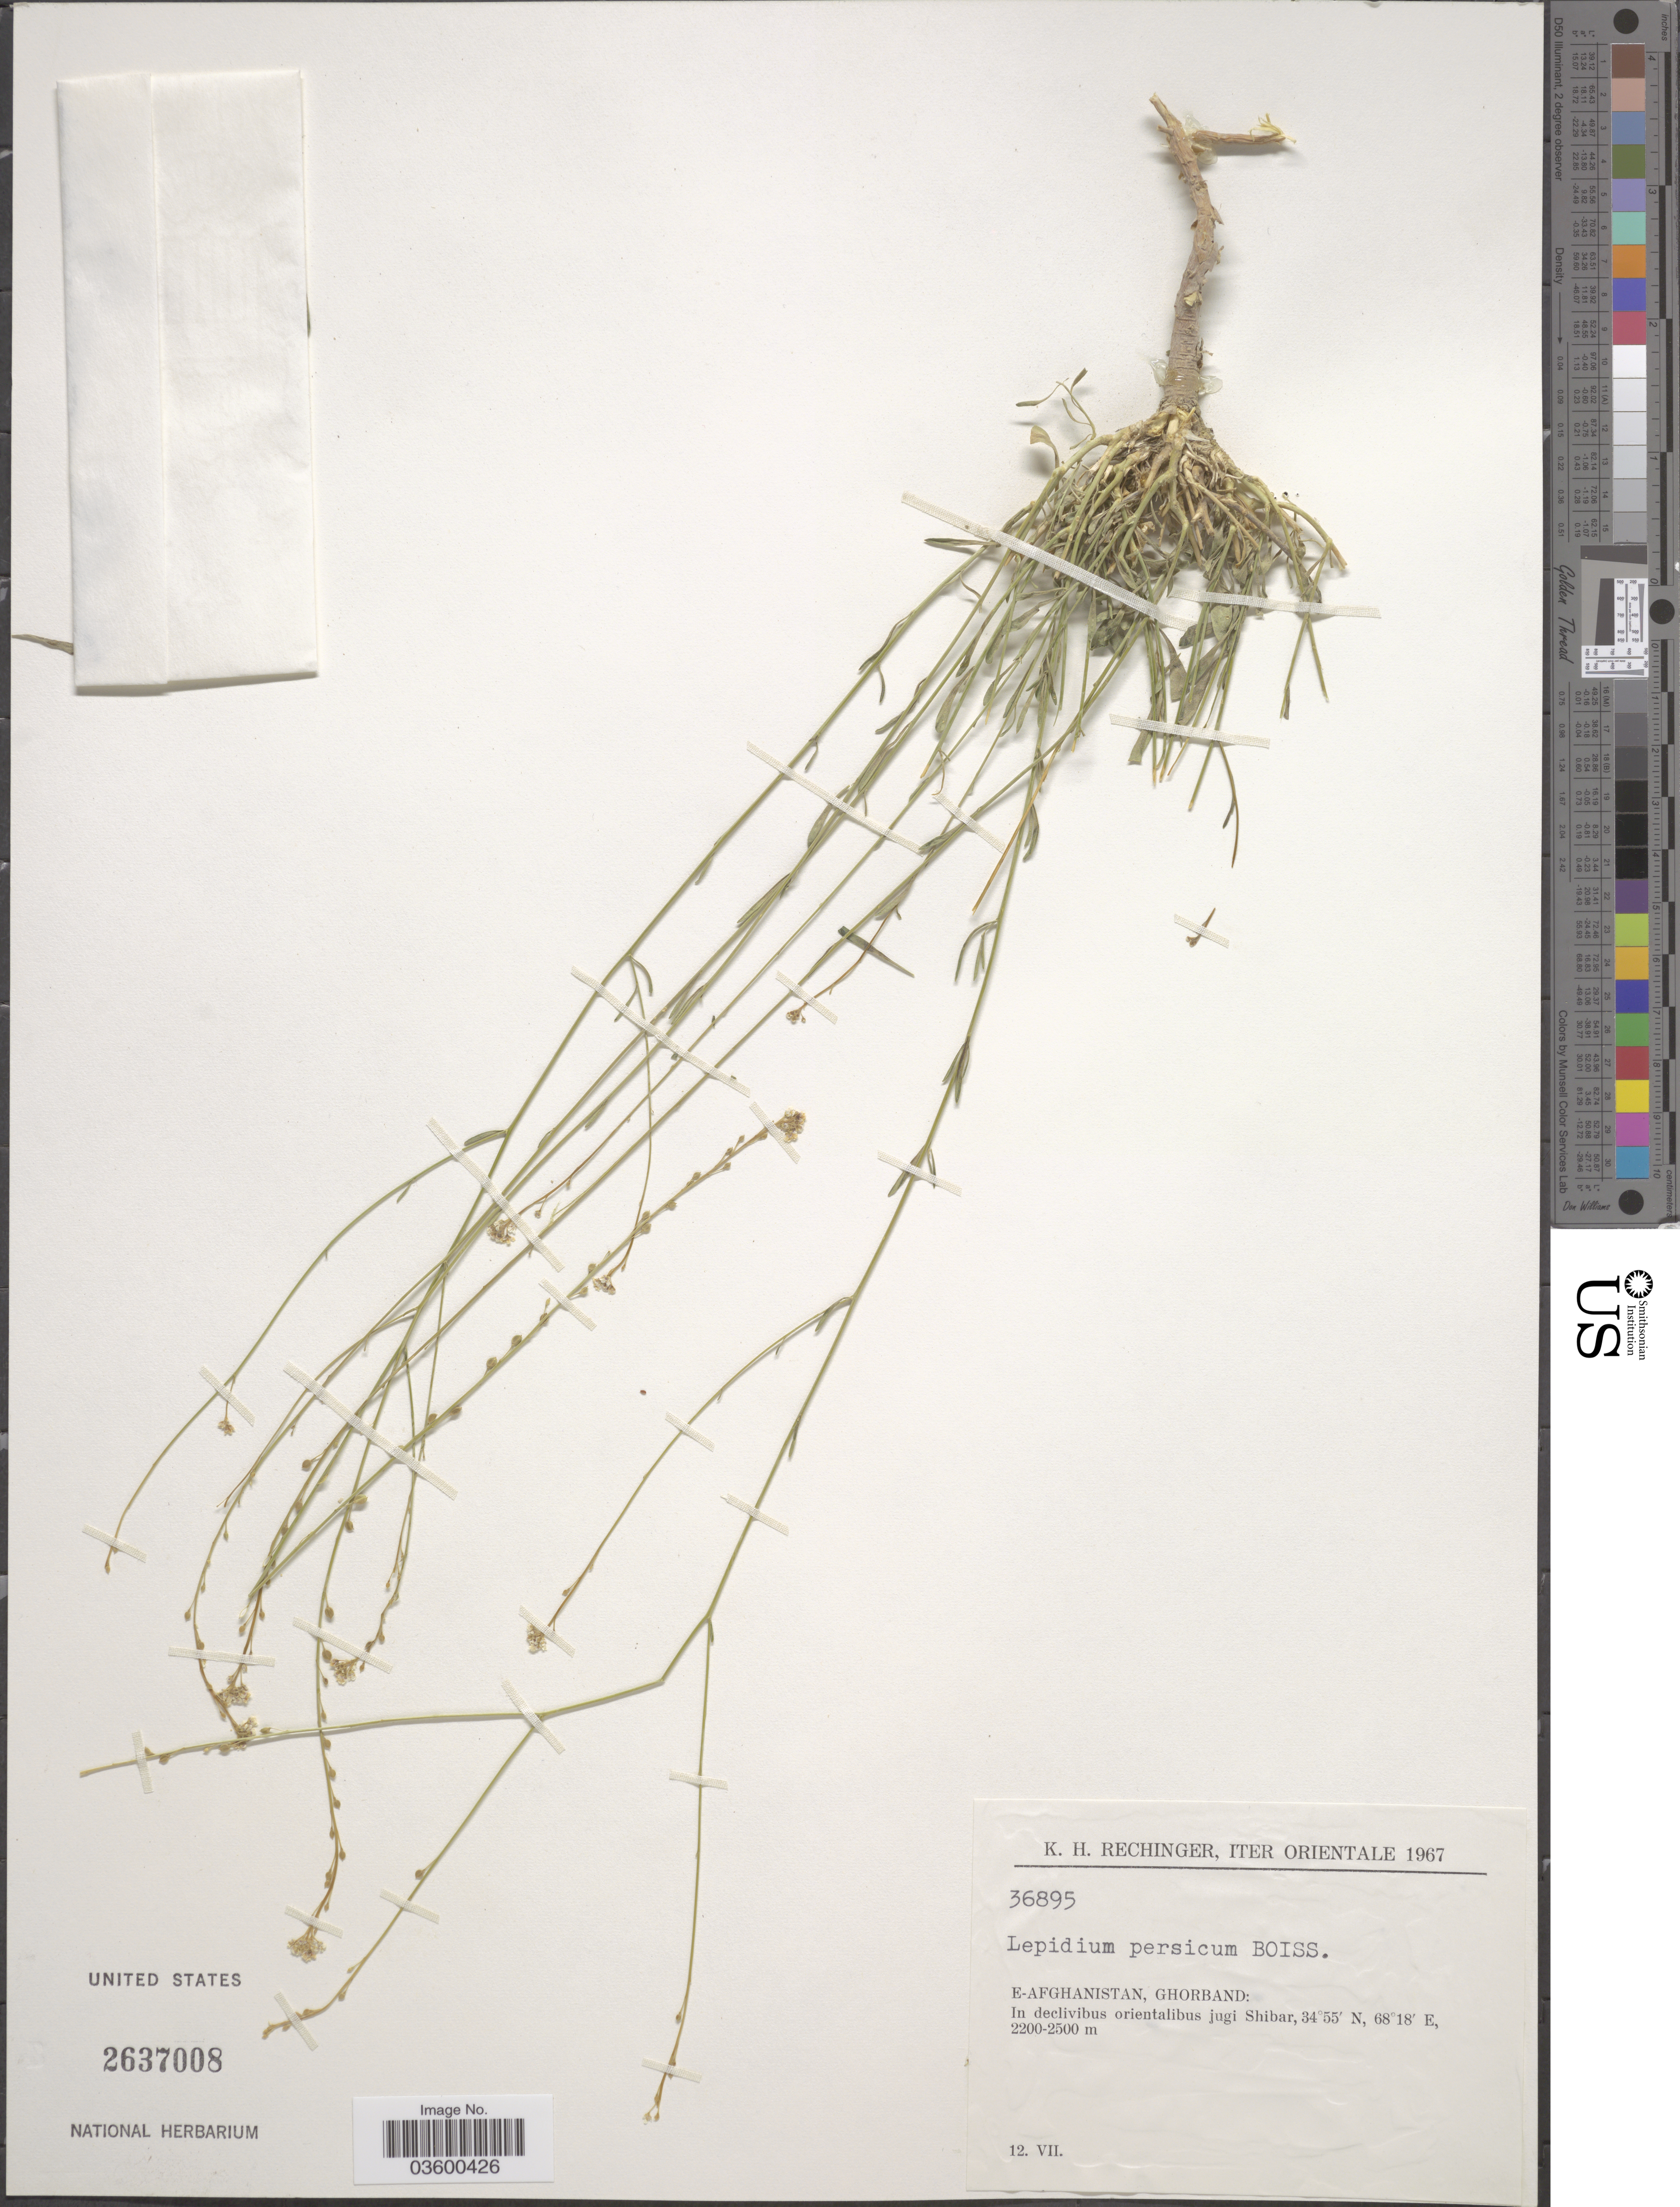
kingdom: Plantae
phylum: Tracheophyta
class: Magnoliopsida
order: Brassicales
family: Brassicaceae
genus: Lepidium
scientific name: Lepidium persicum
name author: Boiss.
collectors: K. H. Rechinger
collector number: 36895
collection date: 1967-07-12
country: Afghanistan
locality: Orientale. E-Afghanistan, Ghorband: In declivibus orientalibus jugi Shibar.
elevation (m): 2200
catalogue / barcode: US 2637008